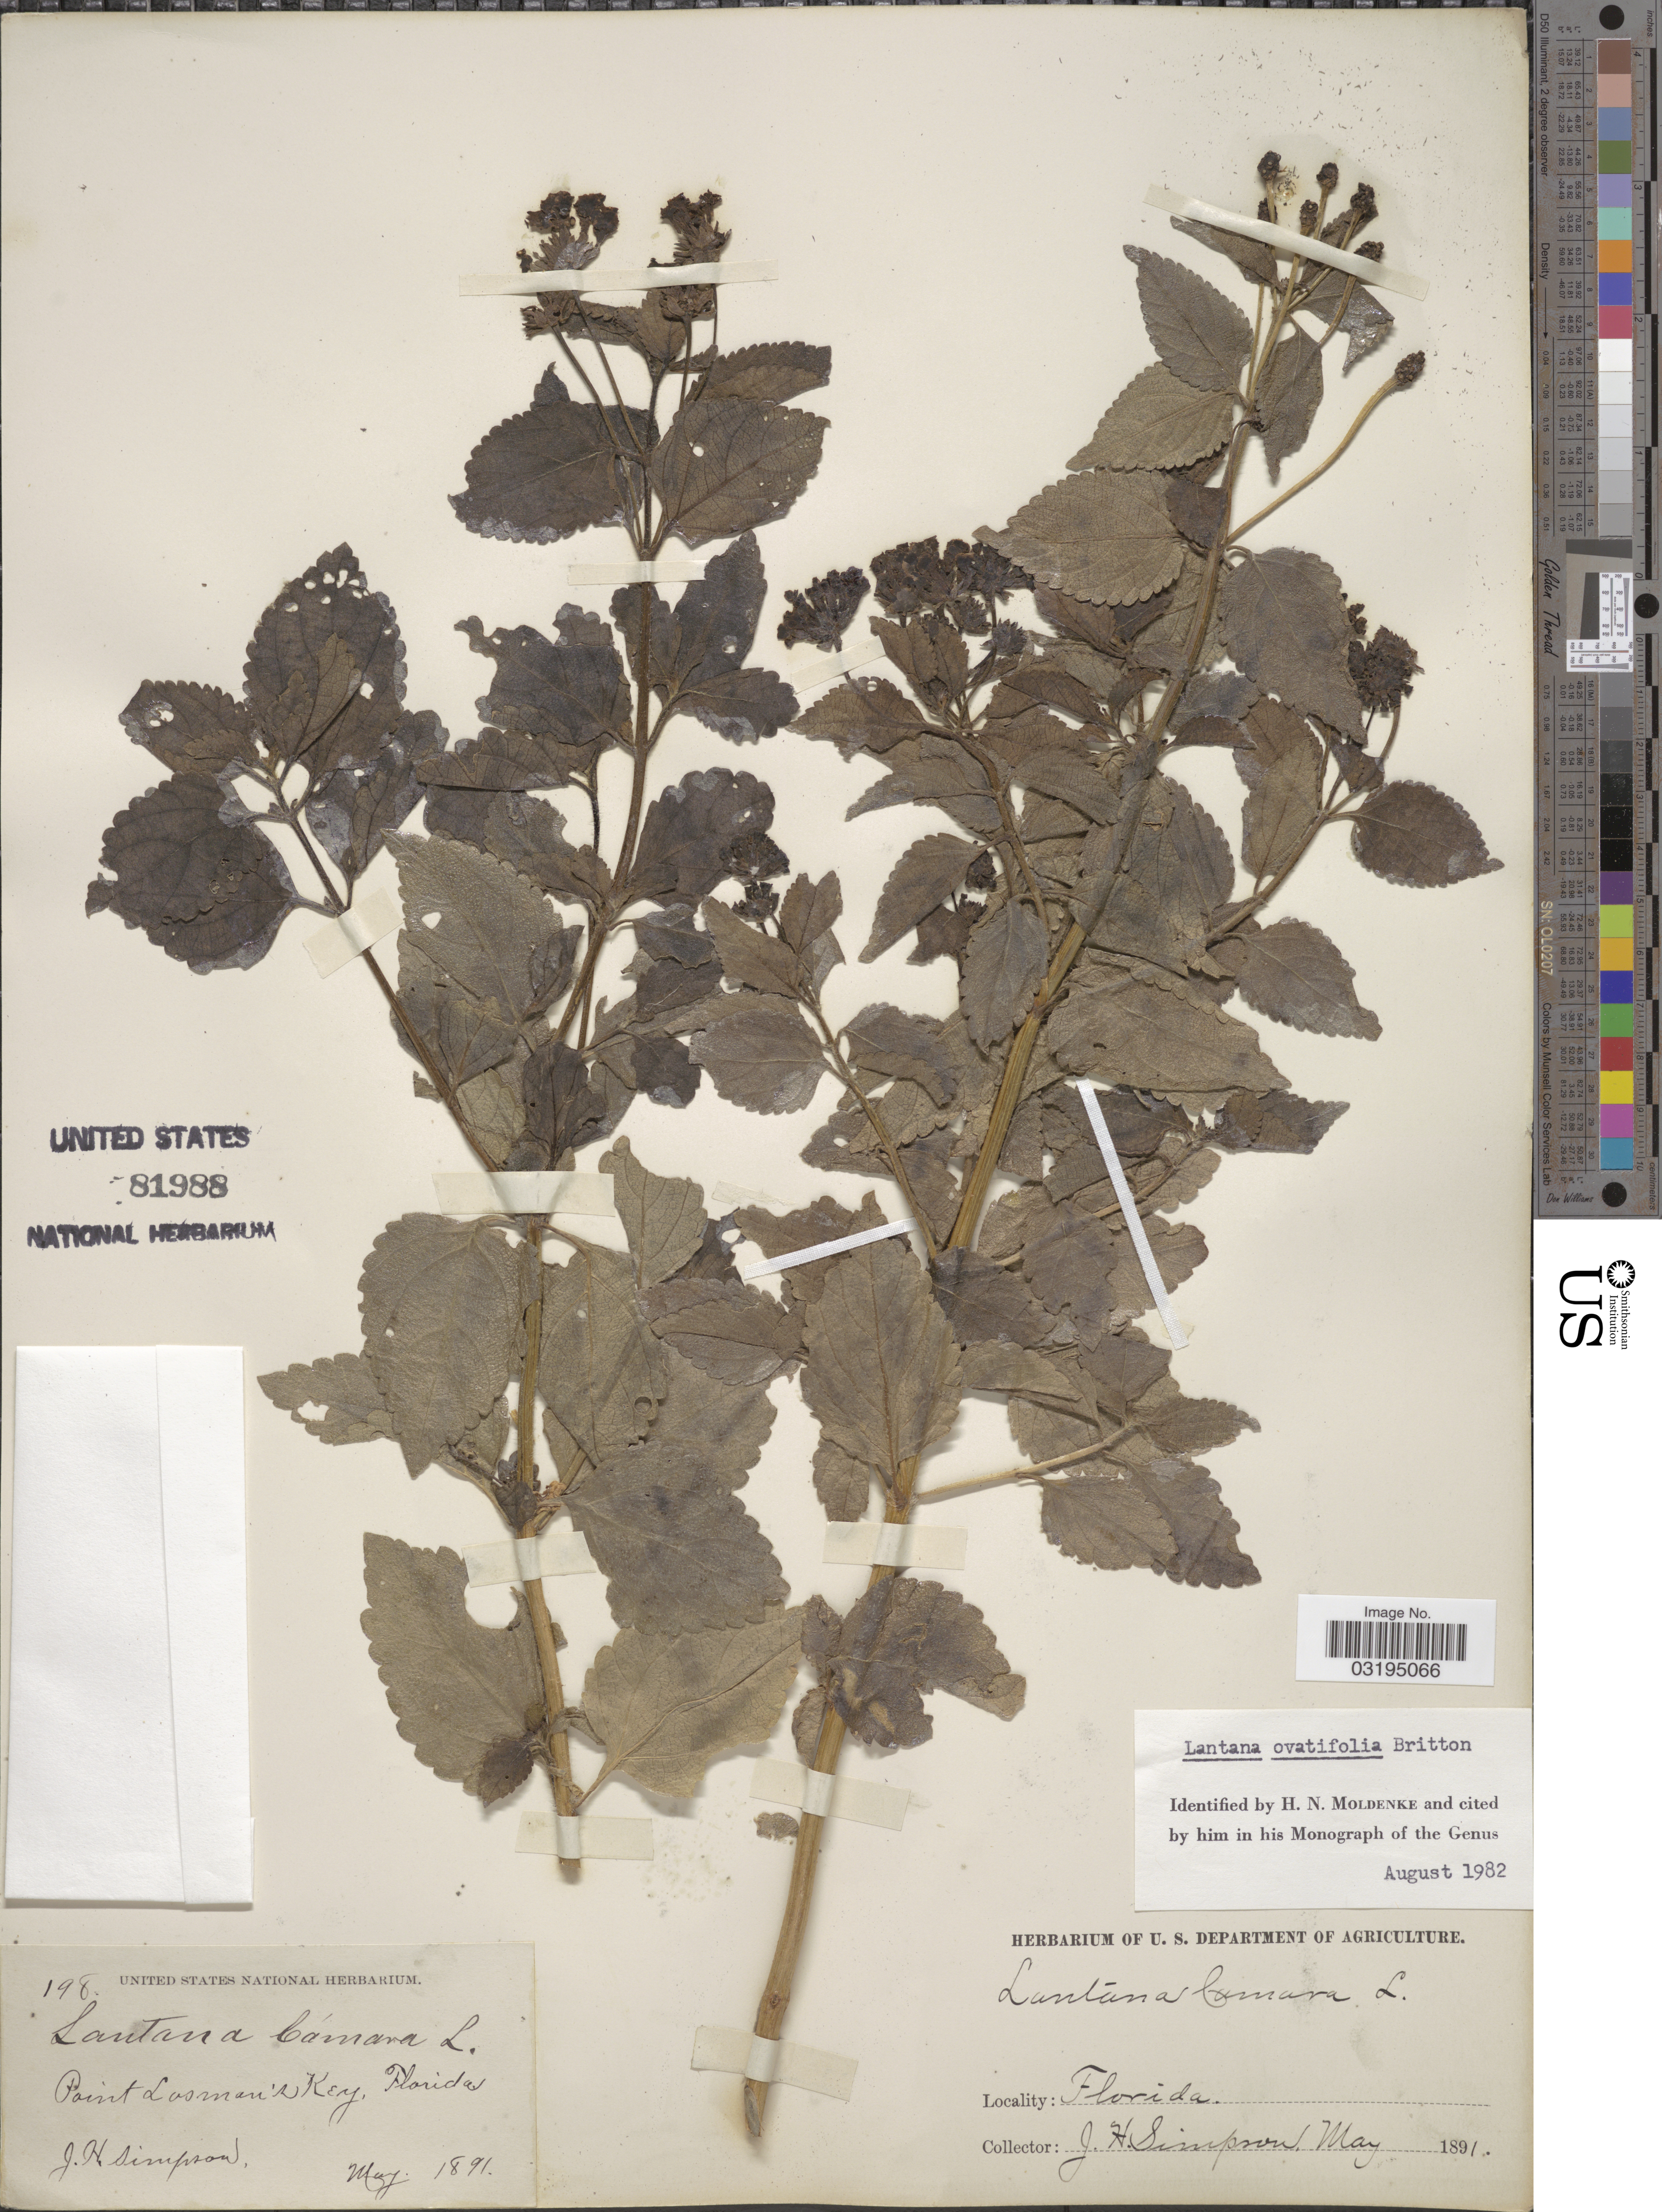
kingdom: Plantae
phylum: Tracheophyta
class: Magnoliopsida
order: Lamiales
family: Verbenaceae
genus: Lantana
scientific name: Lantana ovatifolia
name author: Britton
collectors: J. H. Simpson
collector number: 198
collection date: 1891-05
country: United States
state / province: Florida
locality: Point Lostmans Key.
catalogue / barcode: US 81988